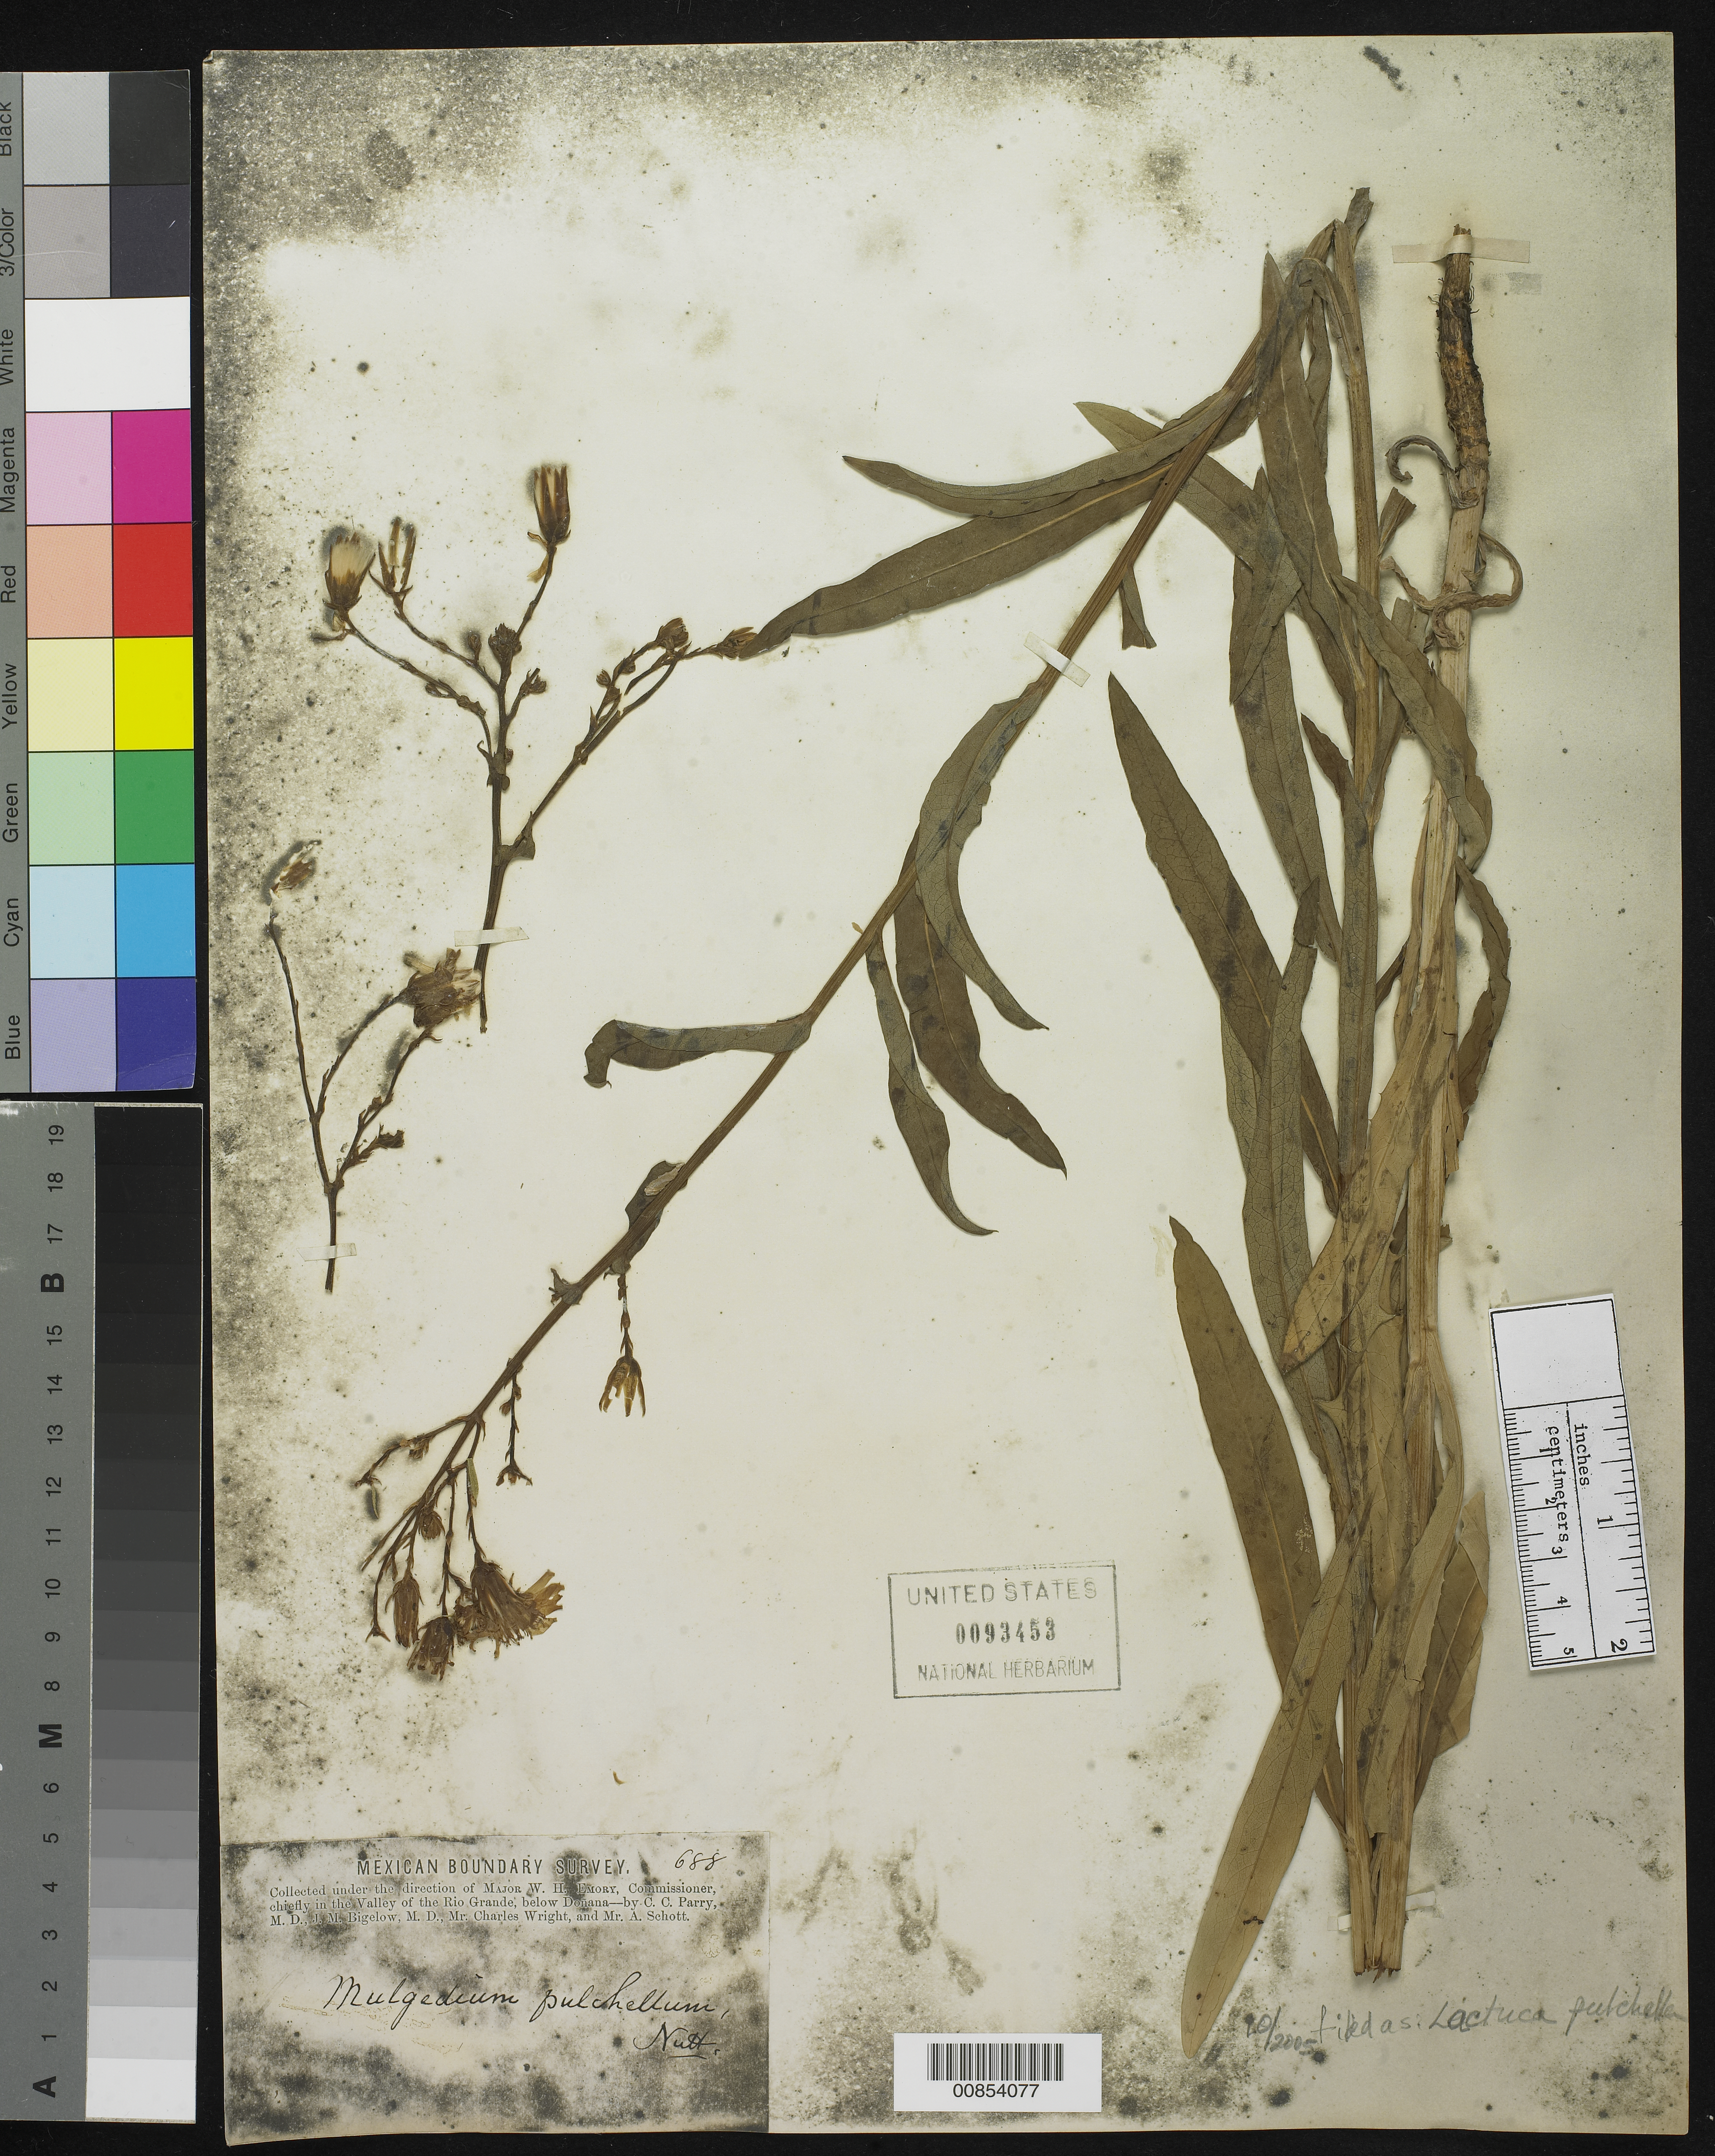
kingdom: Plantae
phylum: Tracheophyta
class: Magnoliopsida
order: Asterales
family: Asteraceae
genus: Lactuca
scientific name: Lactuca tatarica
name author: (L.) C.A. Mey.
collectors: C. C. Parry, J. M. Bigelow, C. Wright & A. C. V. Schott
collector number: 688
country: United States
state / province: New Mexico / Texas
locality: Valley of the Rio Grande, below Doñana.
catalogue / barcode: US 93453